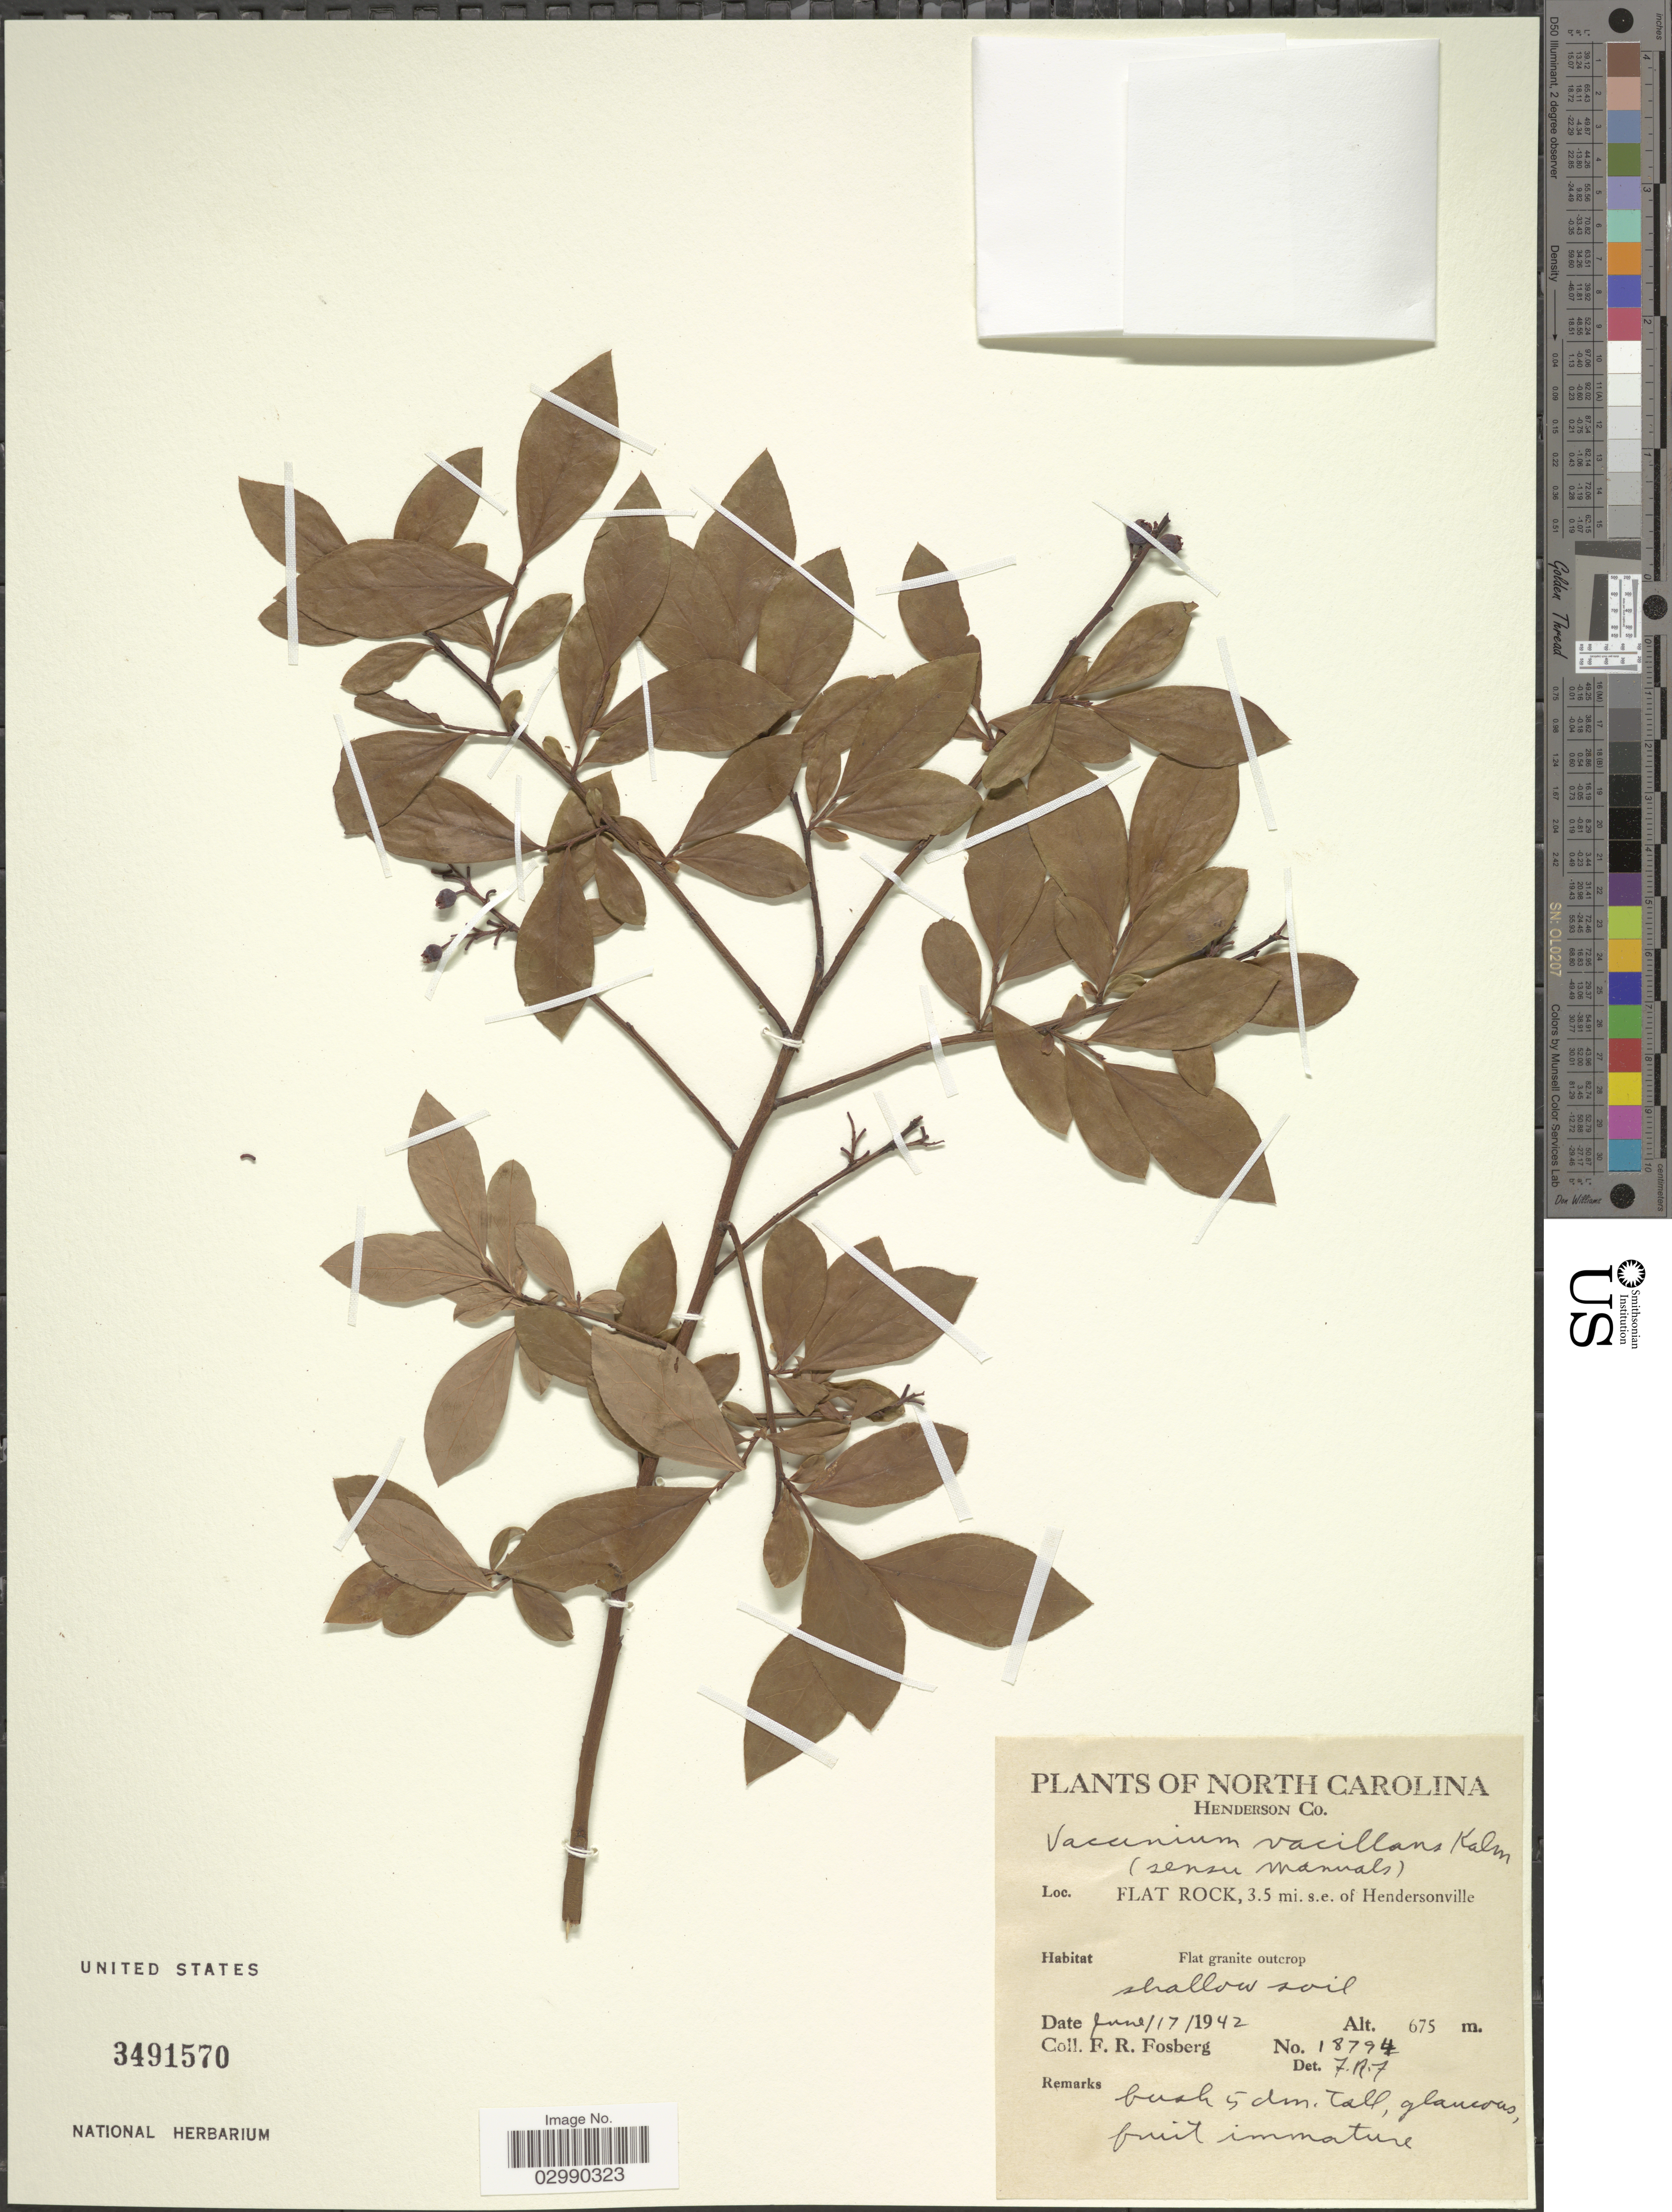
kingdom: Plantae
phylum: Tracheophyta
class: Magnoliopsida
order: Ericales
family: Ericaceae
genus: Vaccinium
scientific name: Vaccinium vacillans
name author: Kalm ex Torr.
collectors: F. R. Fosberg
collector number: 18794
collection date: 1942-06-17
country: United States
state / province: North Carolina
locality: Henderson Co., Flat Rock, 3.5 mi s.e. of Hendersonville.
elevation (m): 675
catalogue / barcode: US 3491570